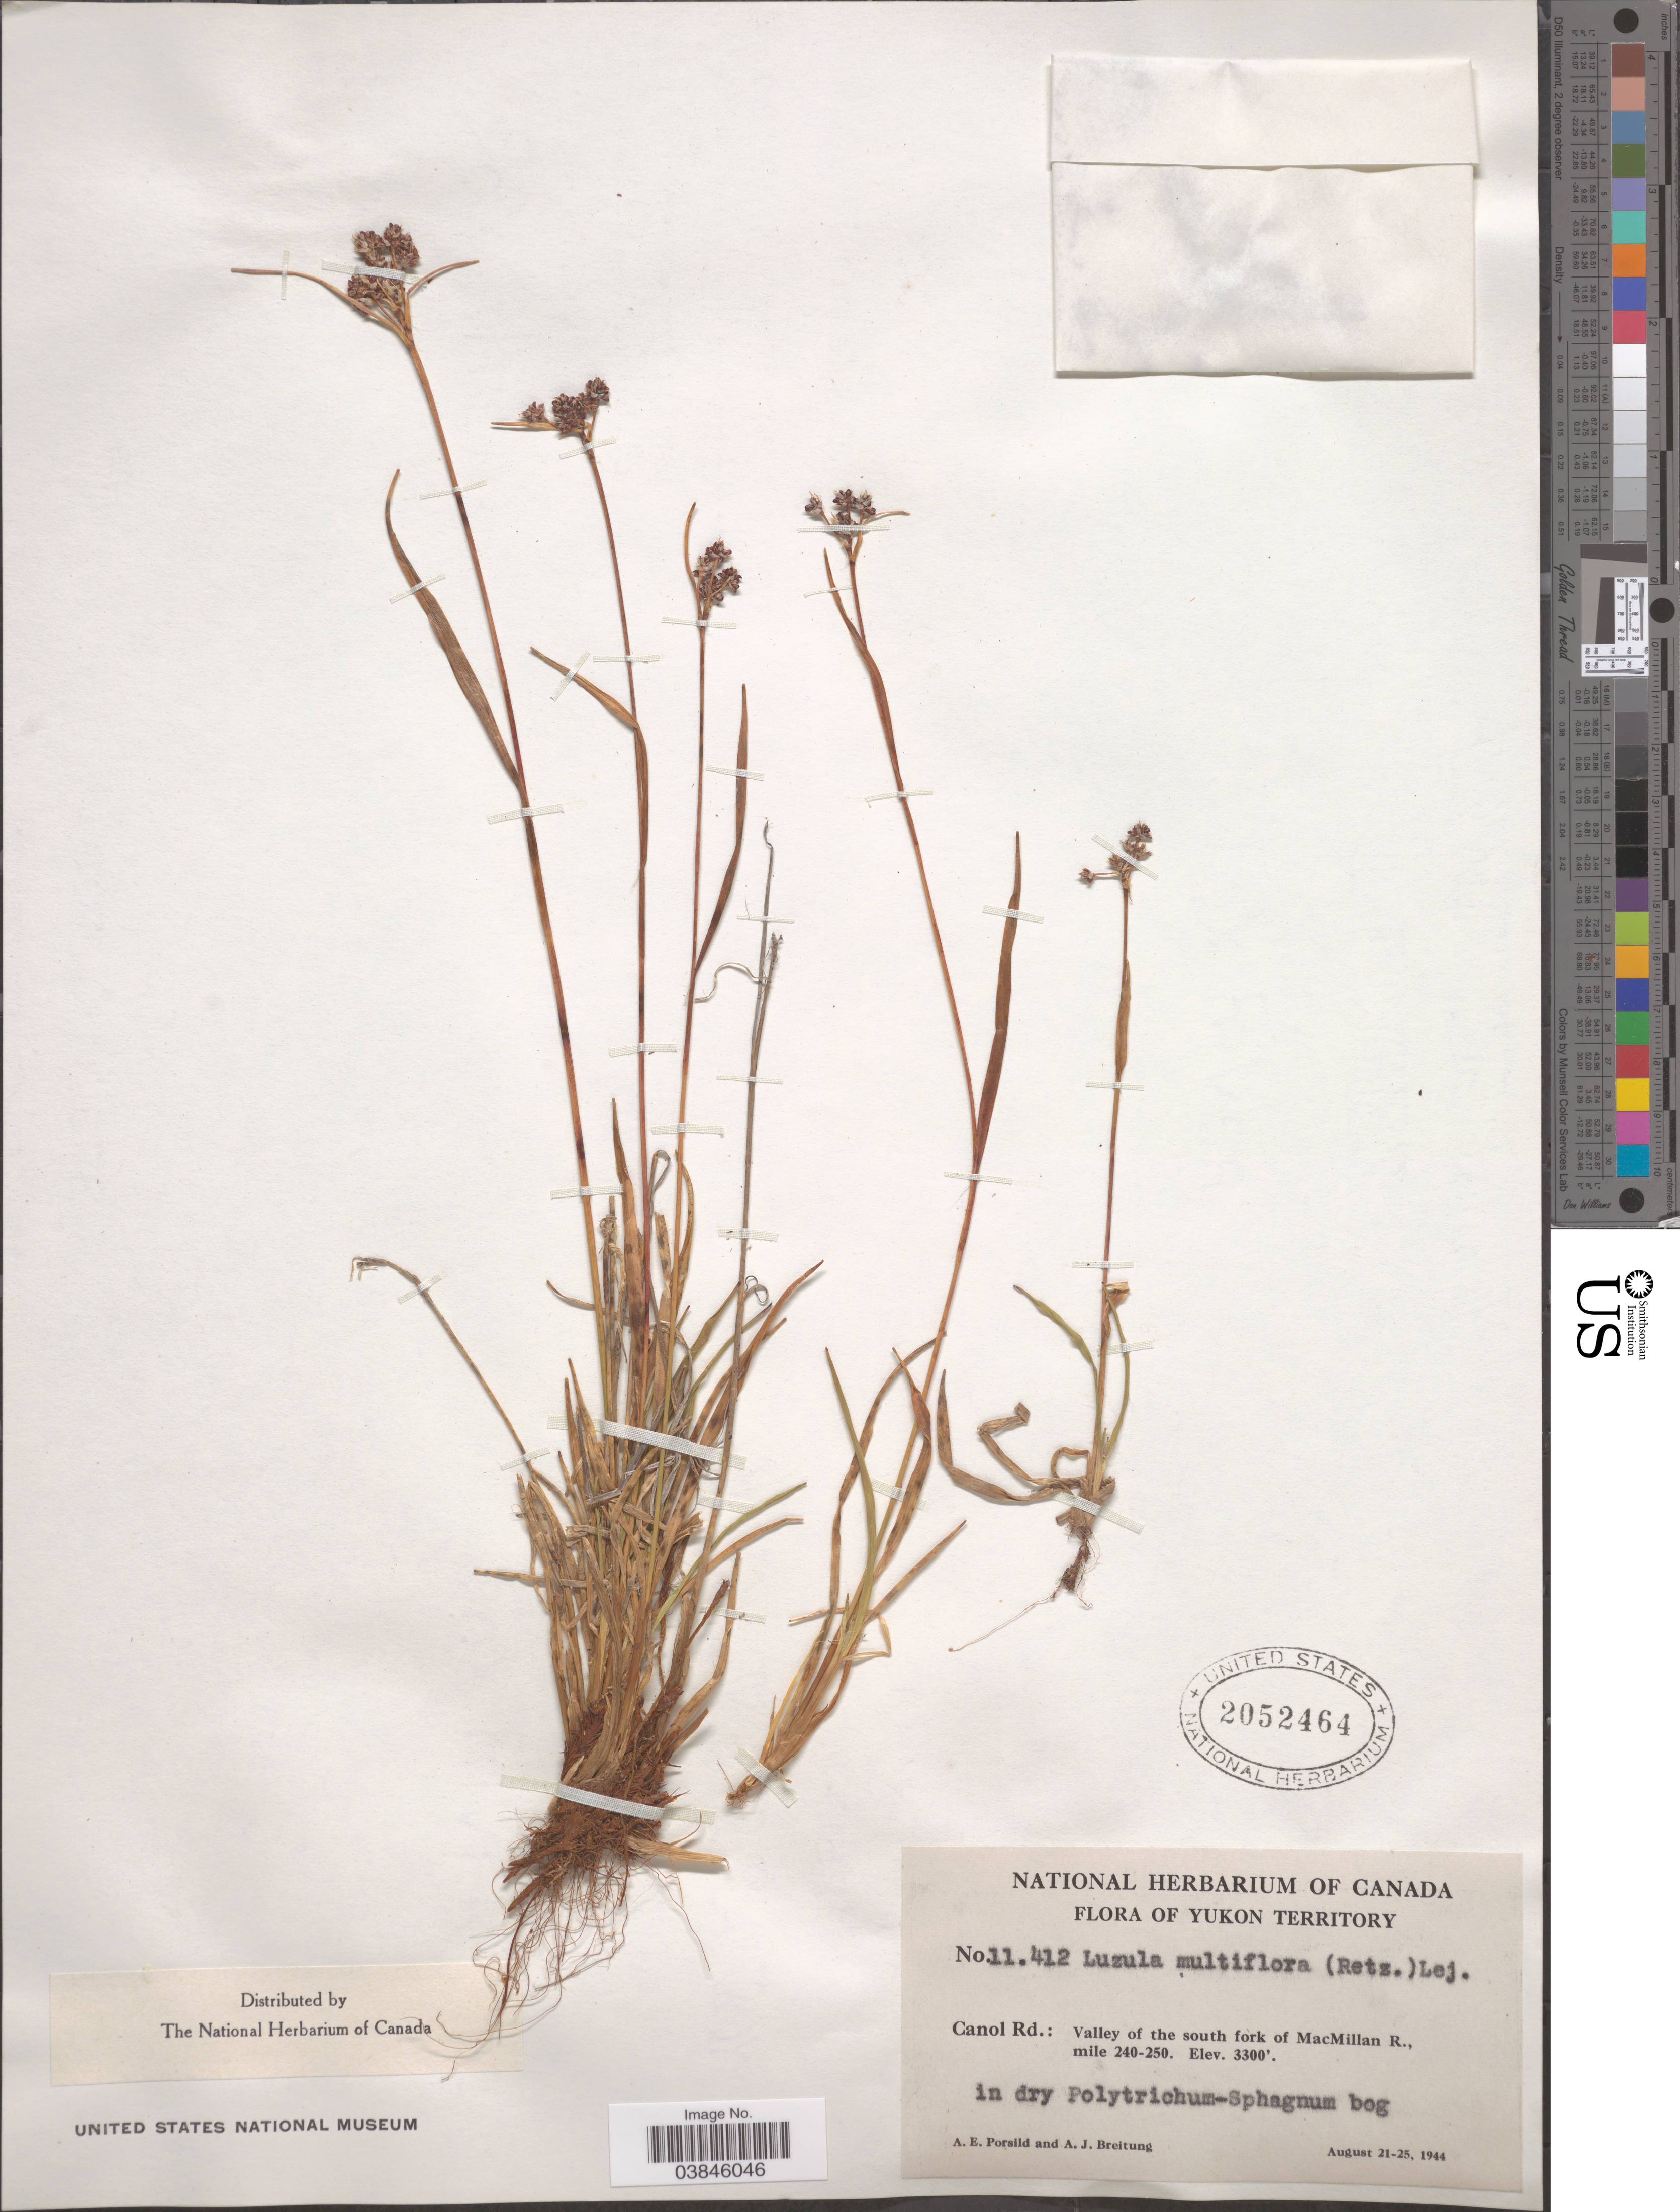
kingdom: Plantae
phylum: Tracheophyta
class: Liliopsida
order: Poales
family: Juncaceae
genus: Luzula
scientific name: Luzula multiflora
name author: (Ehrh.) Lej.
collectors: A. E. Porsild & A. Breitung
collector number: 11412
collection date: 1944-08-21/1944-08-25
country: Canada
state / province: Yukon Territory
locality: Canol Rd.: Valley of the south fork of Macmillan R., miles 240-250.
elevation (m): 1006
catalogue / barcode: US 2052464